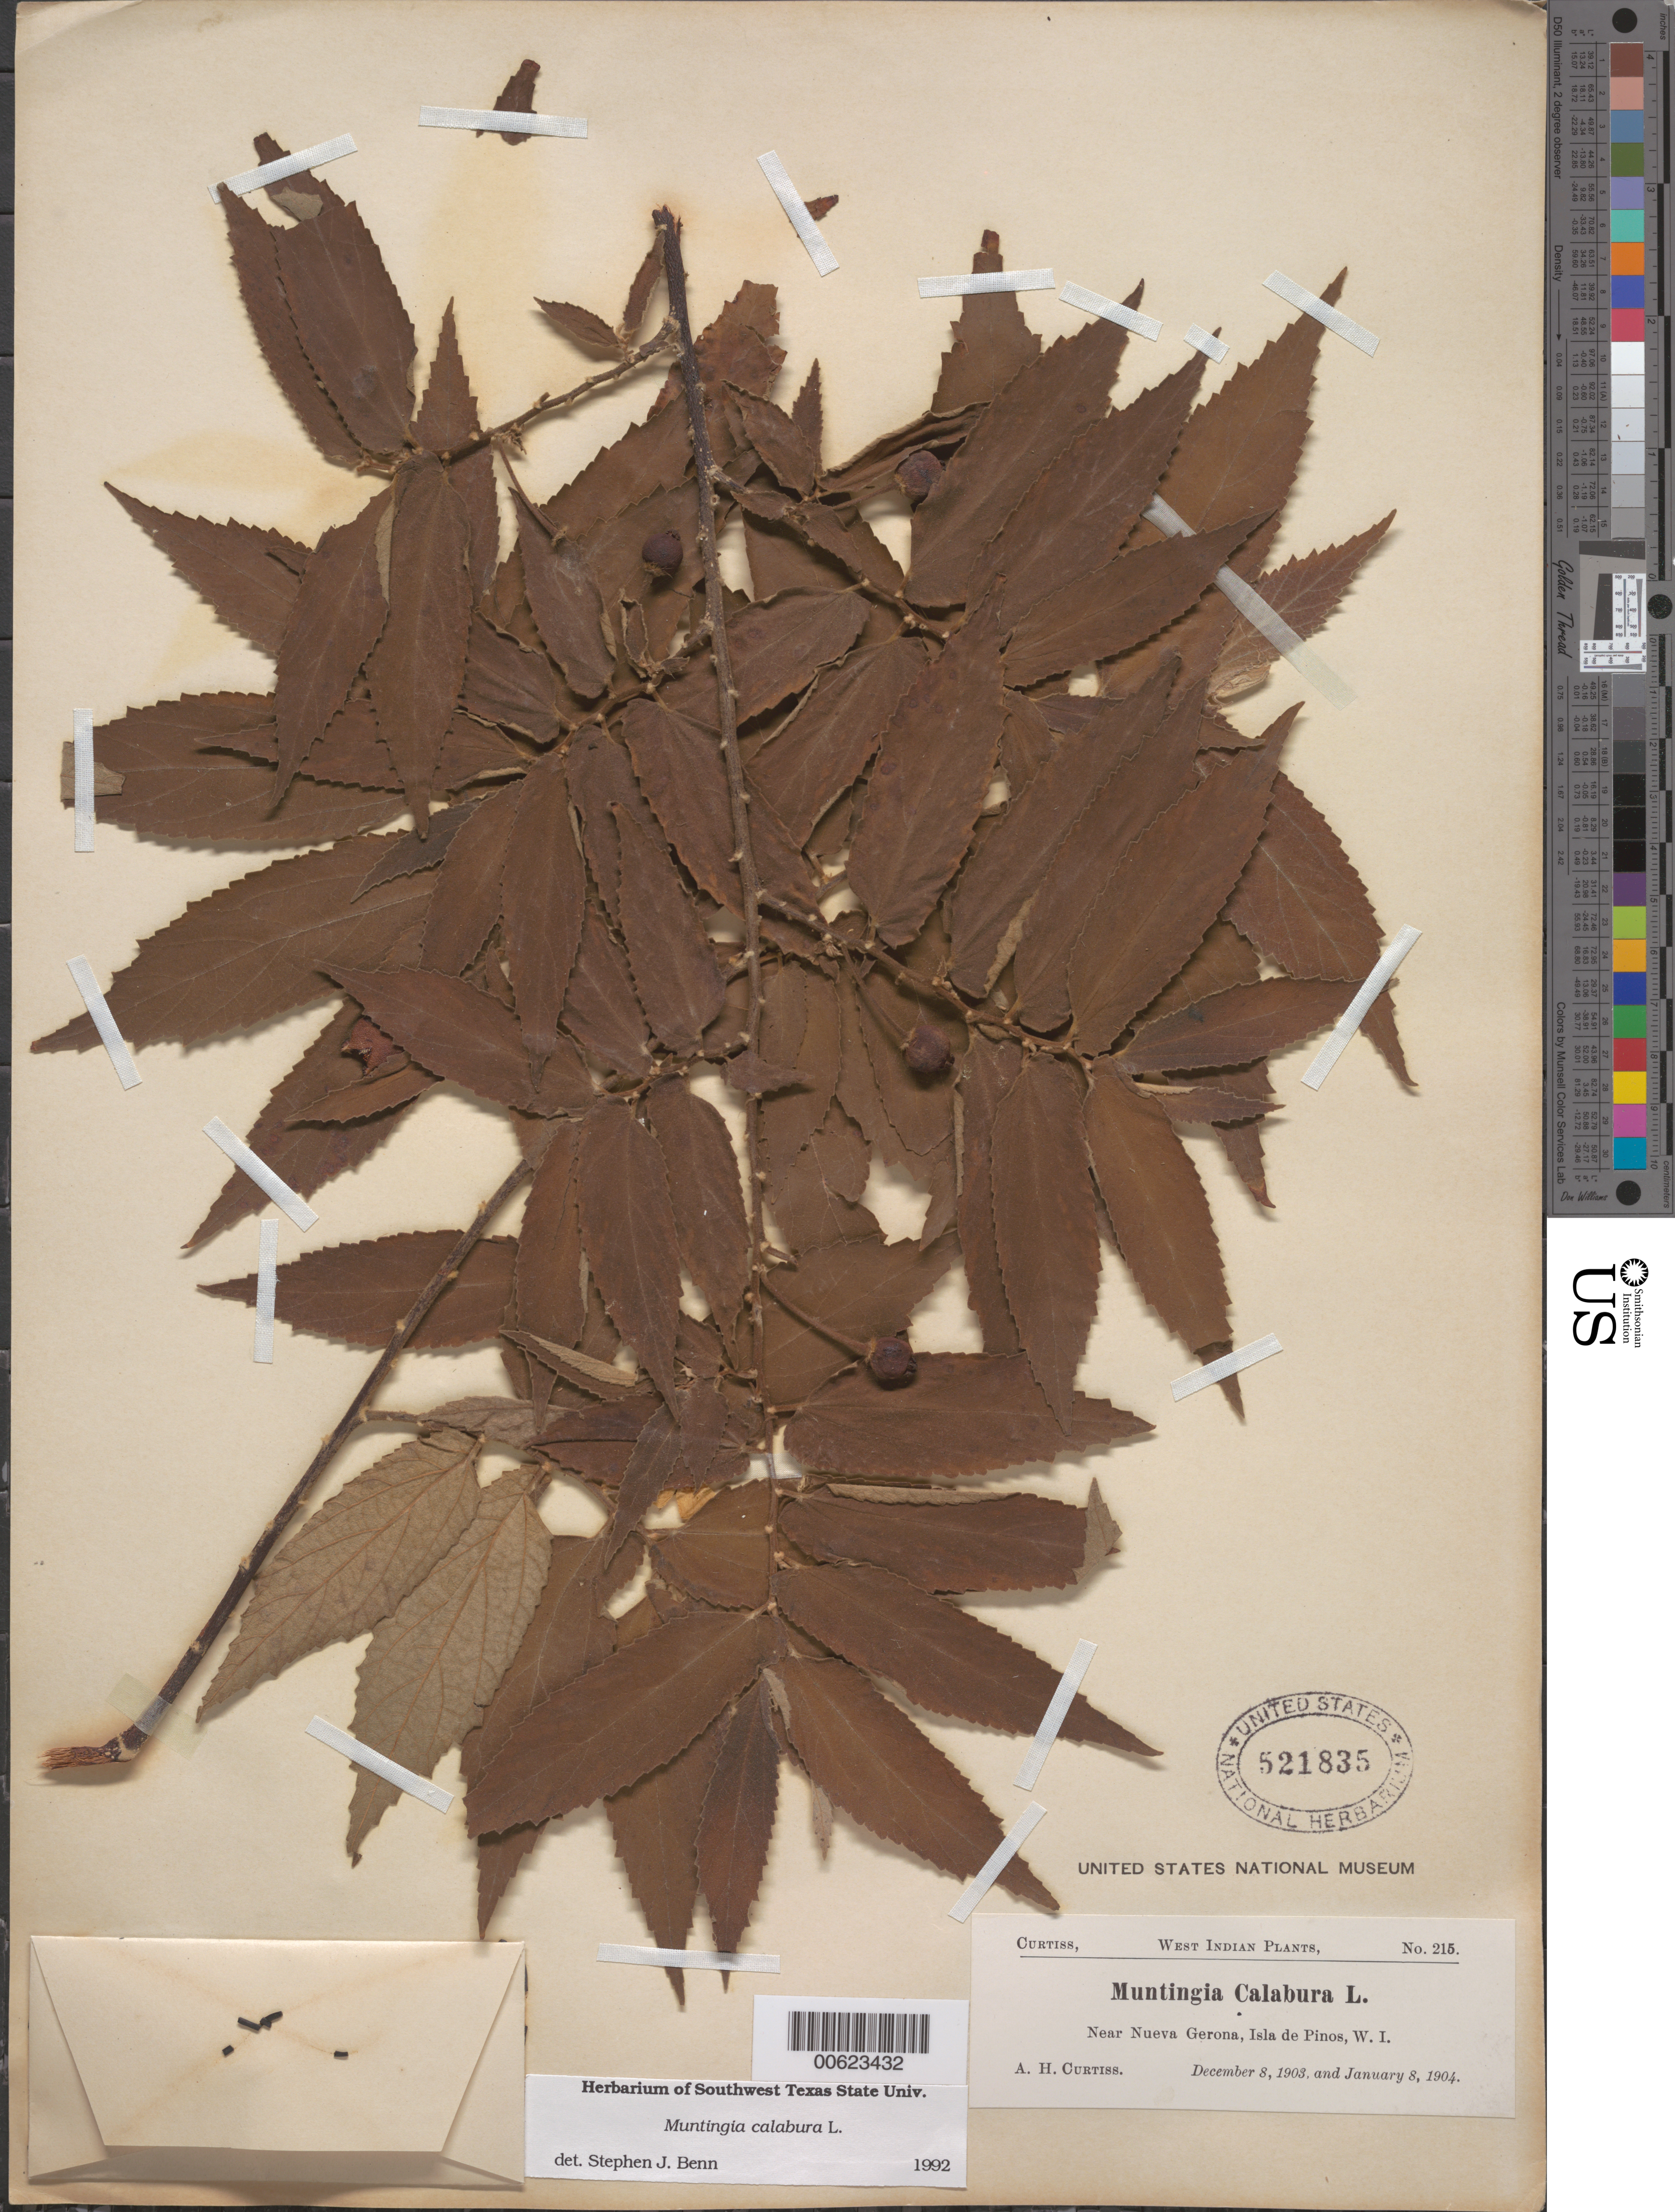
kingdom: Plantae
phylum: Tracheophyta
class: Magnoliopsida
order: Malvales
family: Muntingiaceae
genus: Muntingia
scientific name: Muntingia calabura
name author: L.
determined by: Benn, S. J.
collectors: A. H. Curtiss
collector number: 215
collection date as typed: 08 Dec 1903 to 08 Jan 1904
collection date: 1903-12-08/1904-01-08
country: Cuba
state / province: Isla de La Juventud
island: Isla de La Juventud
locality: Near Nueva Gerona. (Province originally recorded as Isla de Pinos.)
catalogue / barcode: US 521835